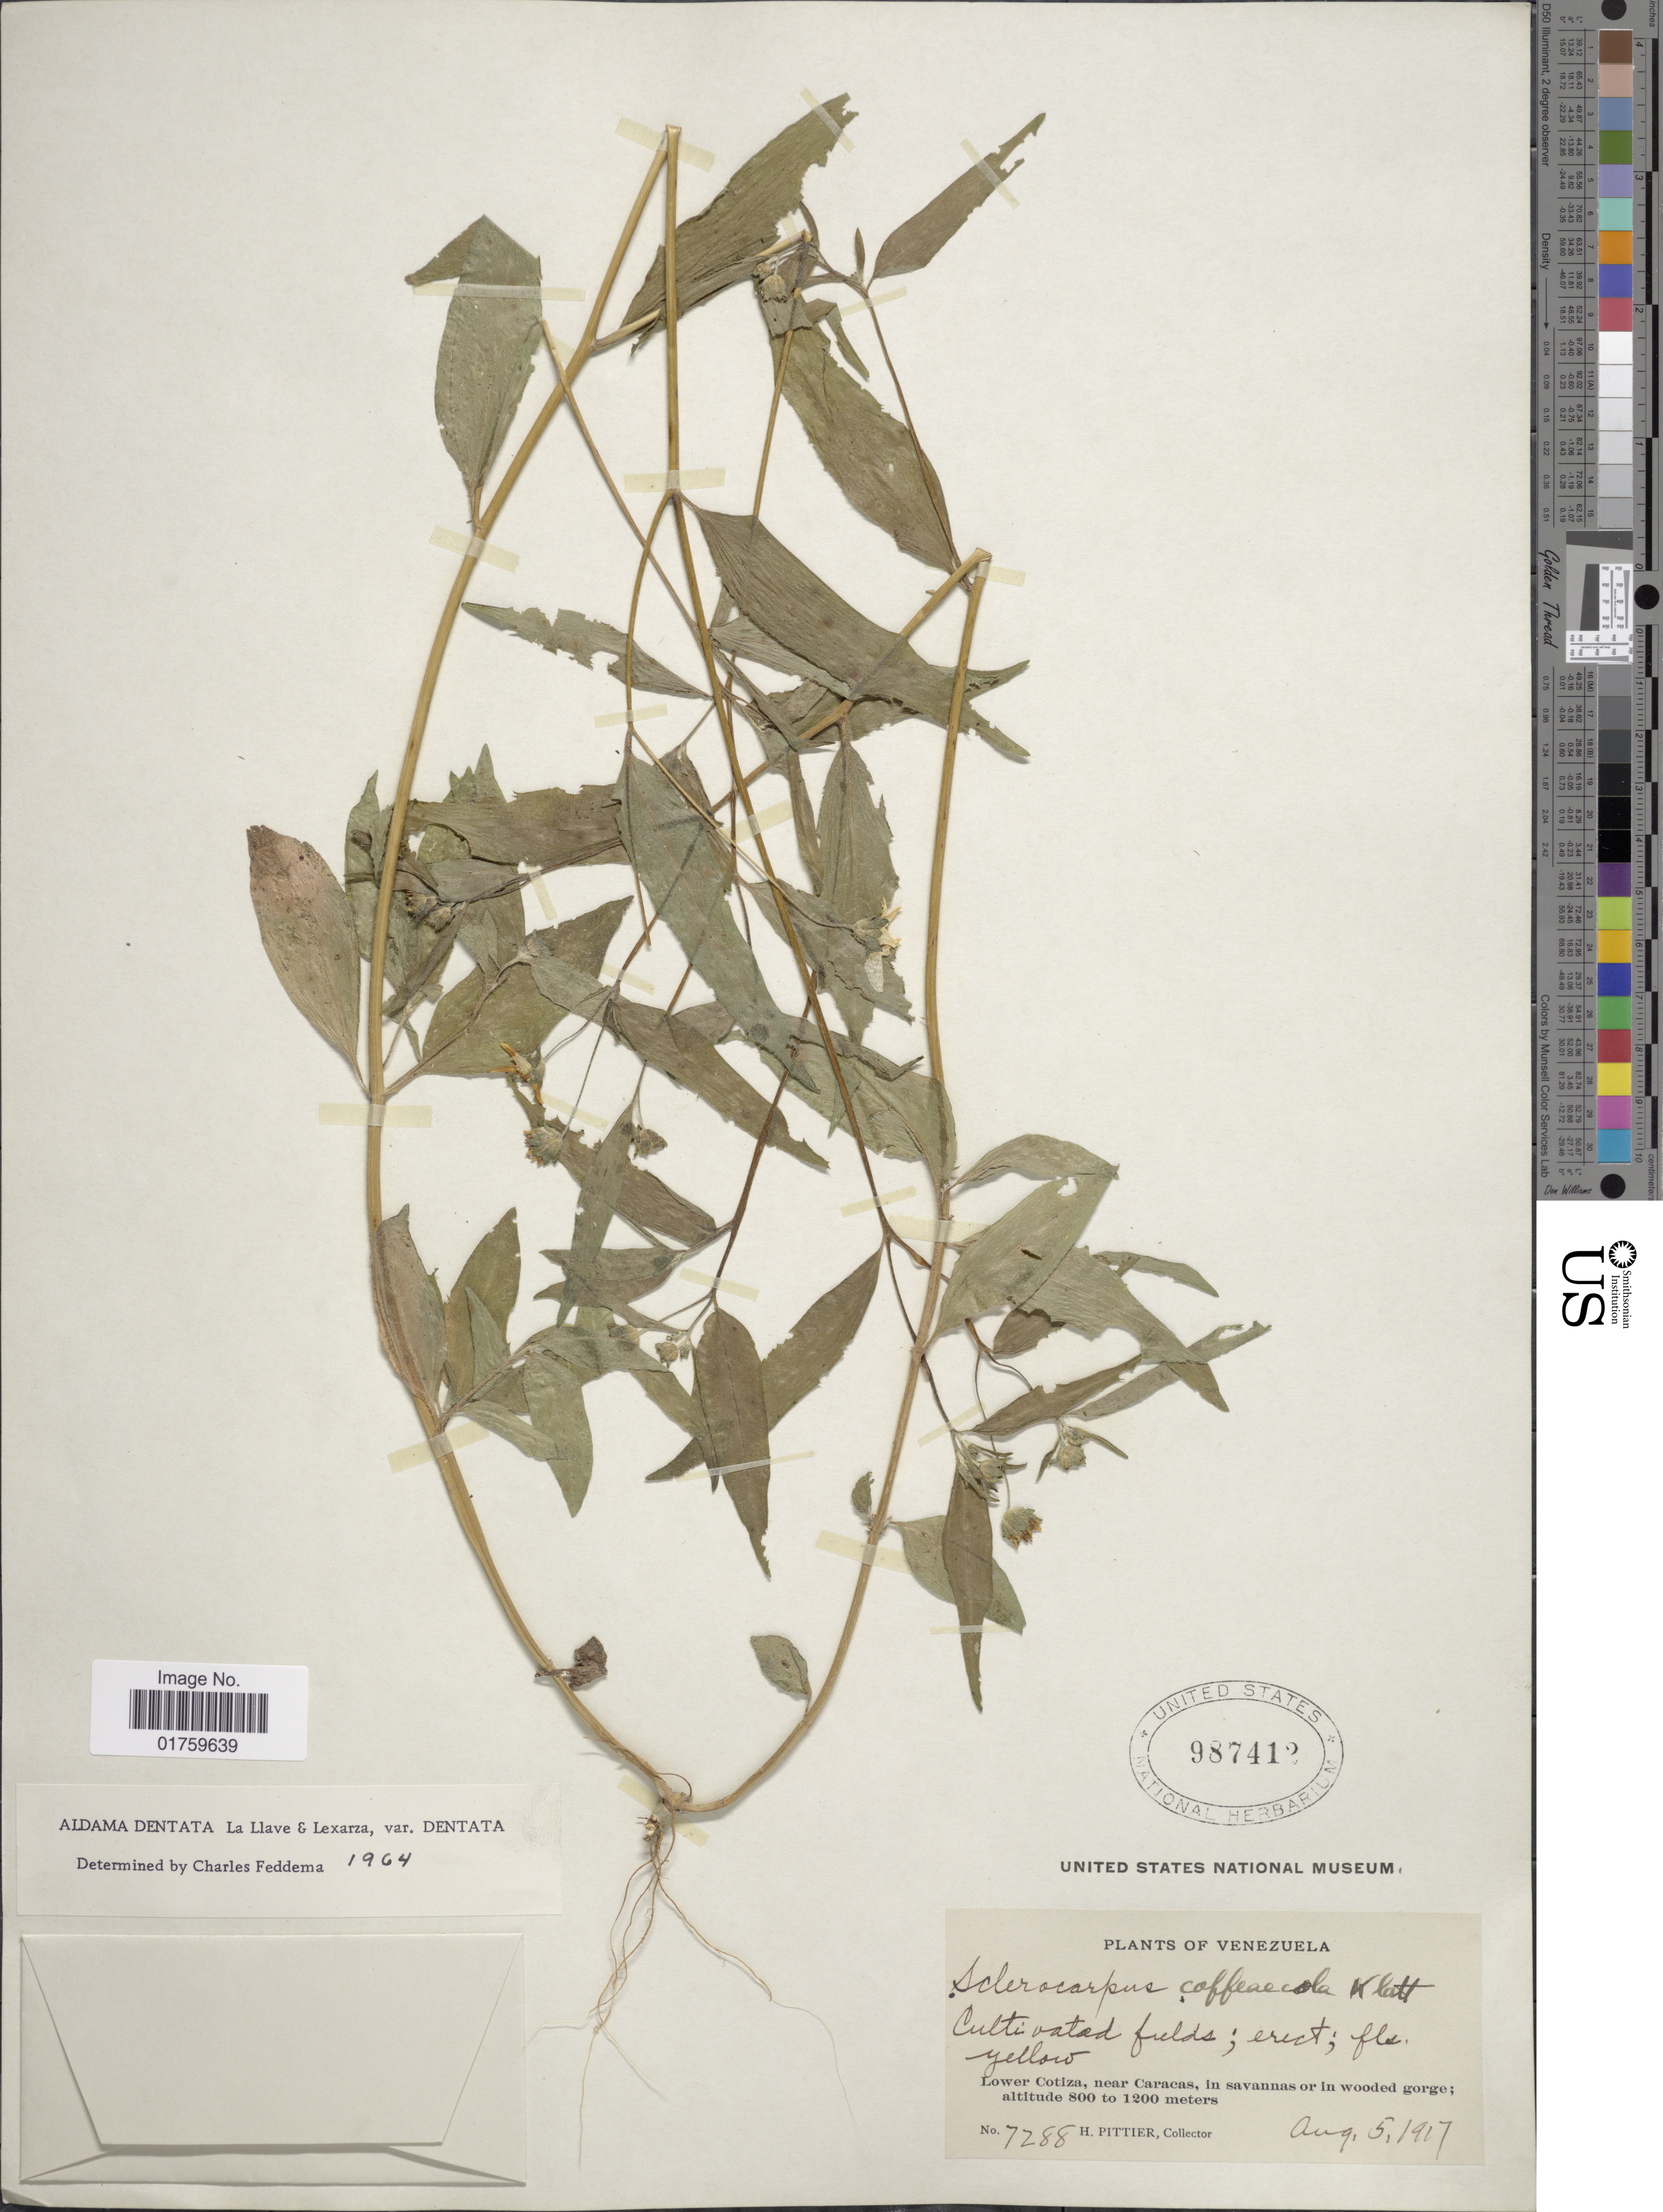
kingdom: Plantae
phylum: Tracheophyta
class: Magnoliopsida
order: Asterales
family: Asteraceae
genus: Aldama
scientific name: Aldama dentata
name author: La Llave ex La Llave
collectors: H. F. Pittier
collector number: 7288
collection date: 1917-08-05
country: Venezuela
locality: Cultivated fields, lower Cotiza, near Caracas, in savannas or in wooded gorge.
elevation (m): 800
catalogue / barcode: US 987412